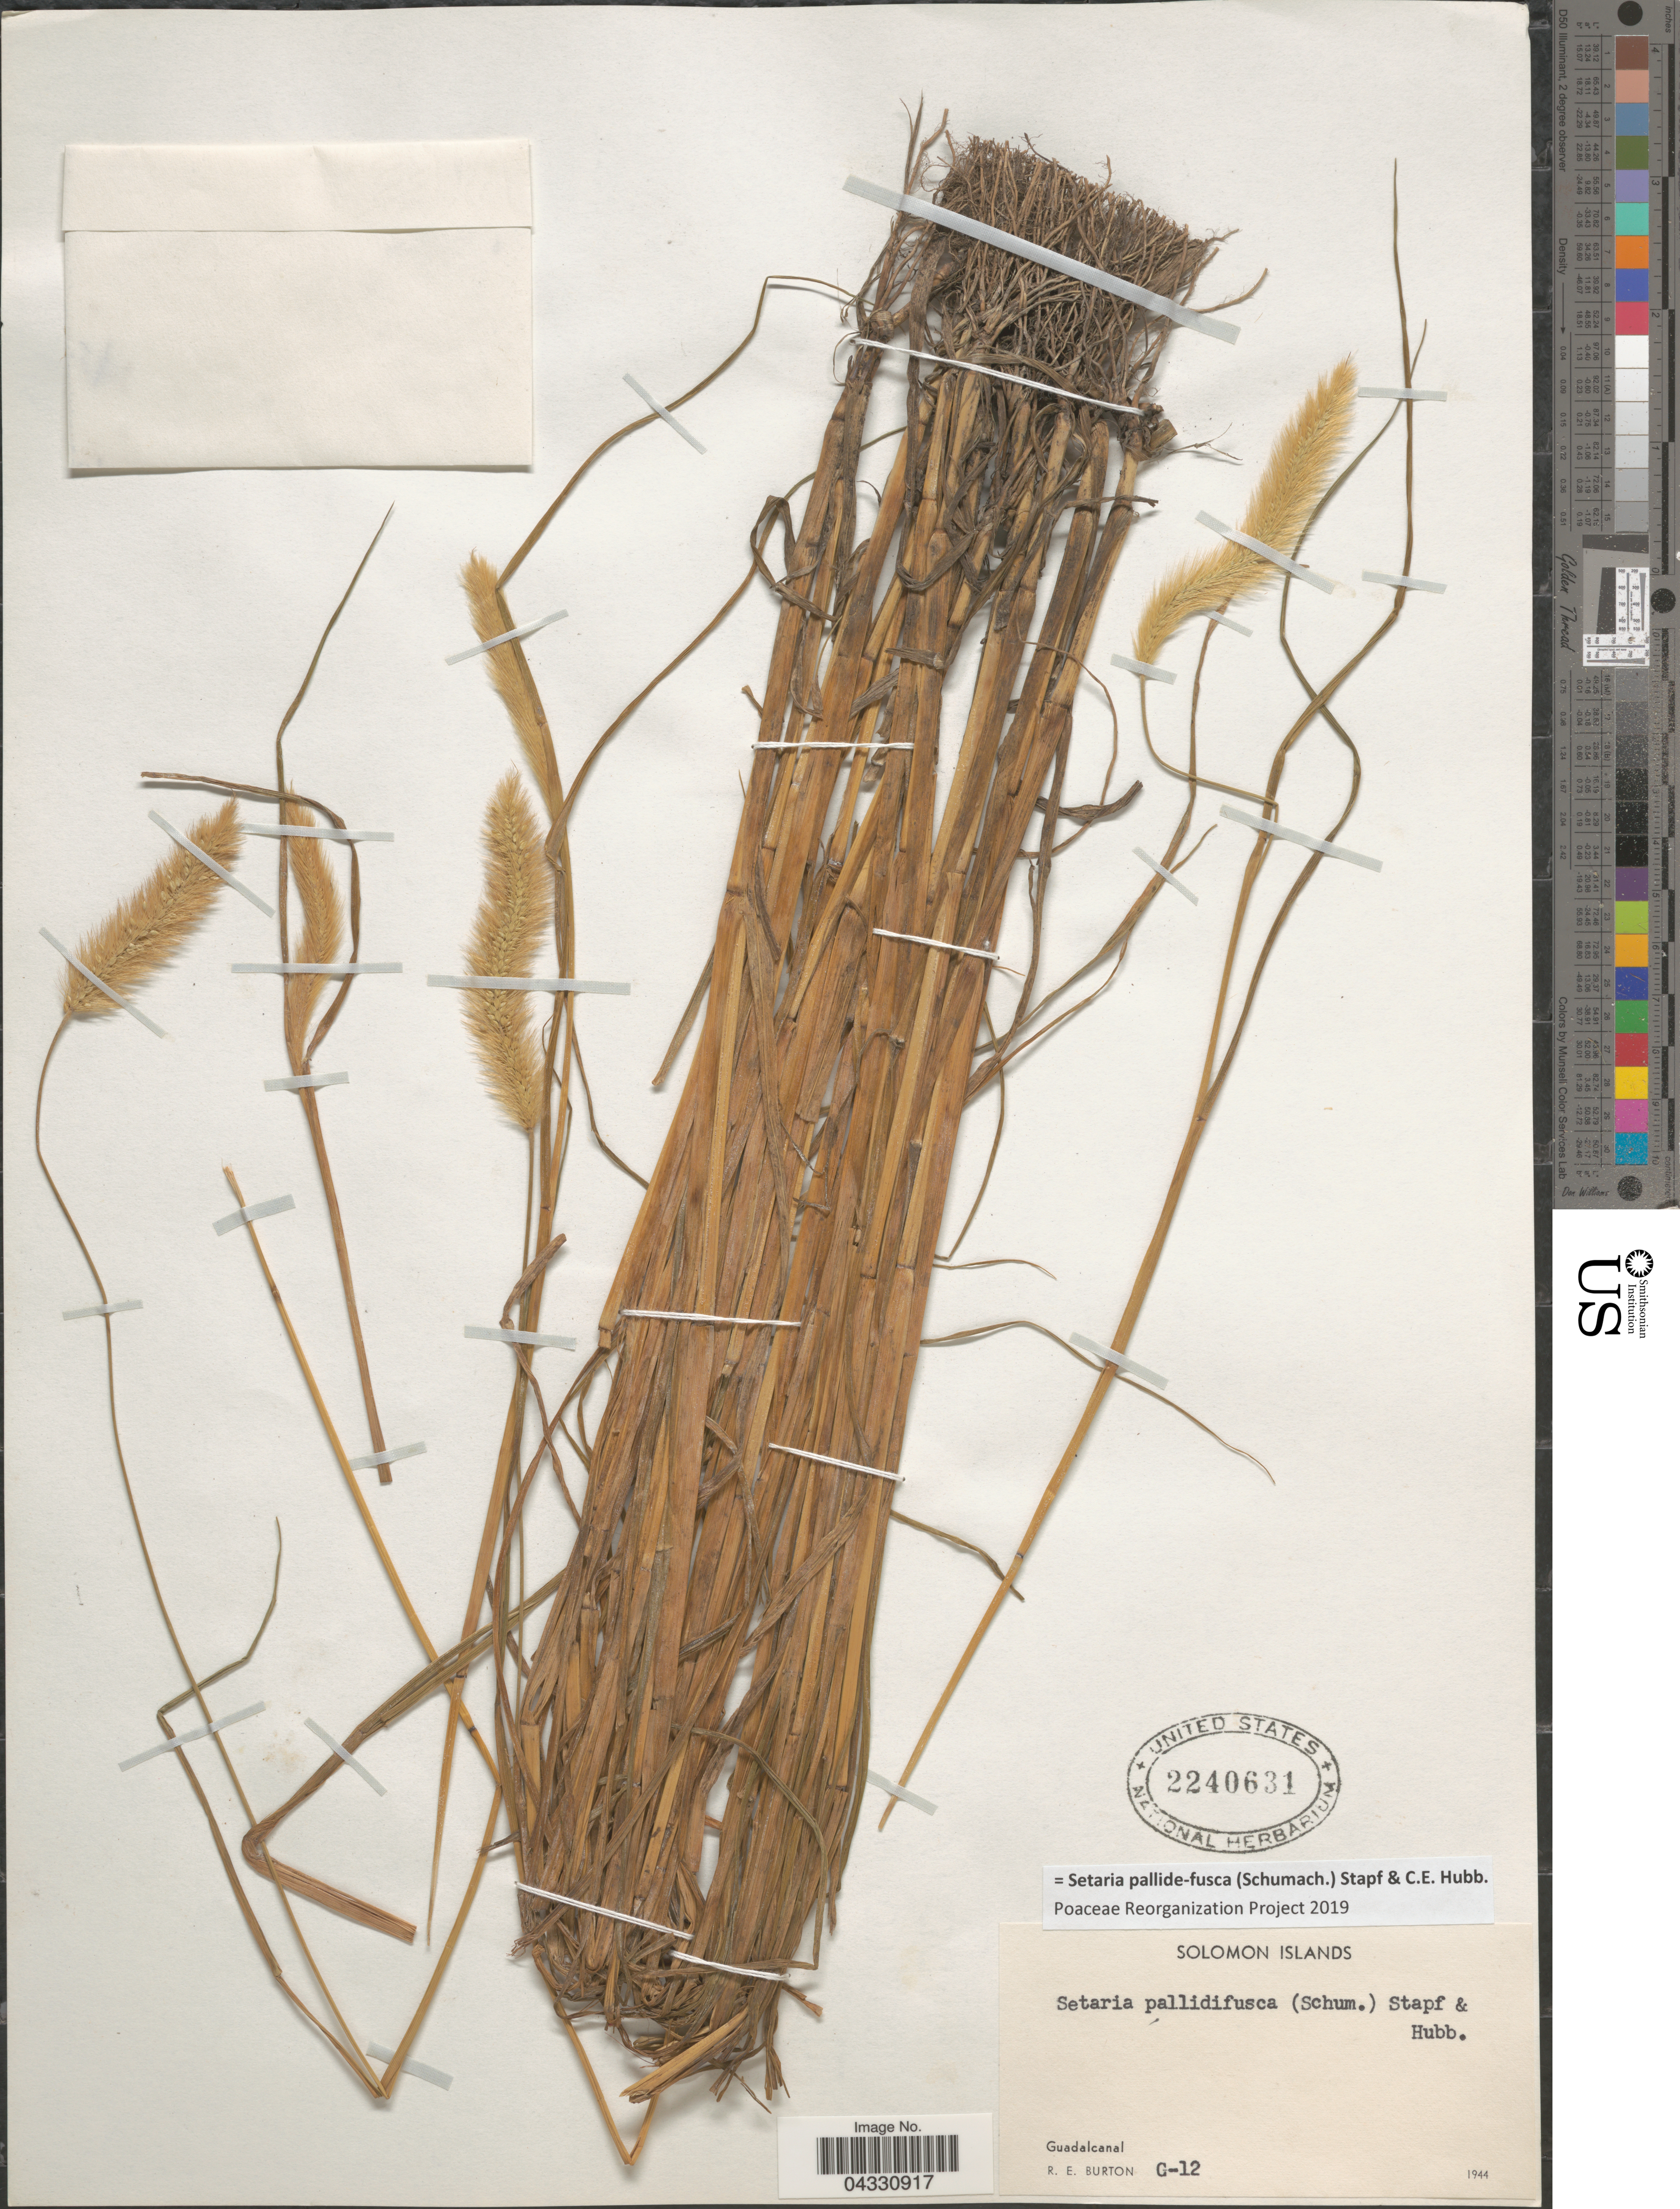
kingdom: Plantae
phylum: Tracheophyta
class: Liliopsida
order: Poales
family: Poaceae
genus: Setaria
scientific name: Setaria pallide-fusca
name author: (Schumach.) Stapf & C.E. Hubb.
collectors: R. Burton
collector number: G-12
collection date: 1944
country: Solomon Islands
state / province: Solomon Islands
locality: Guadalcanal.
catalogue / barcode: US 2240631